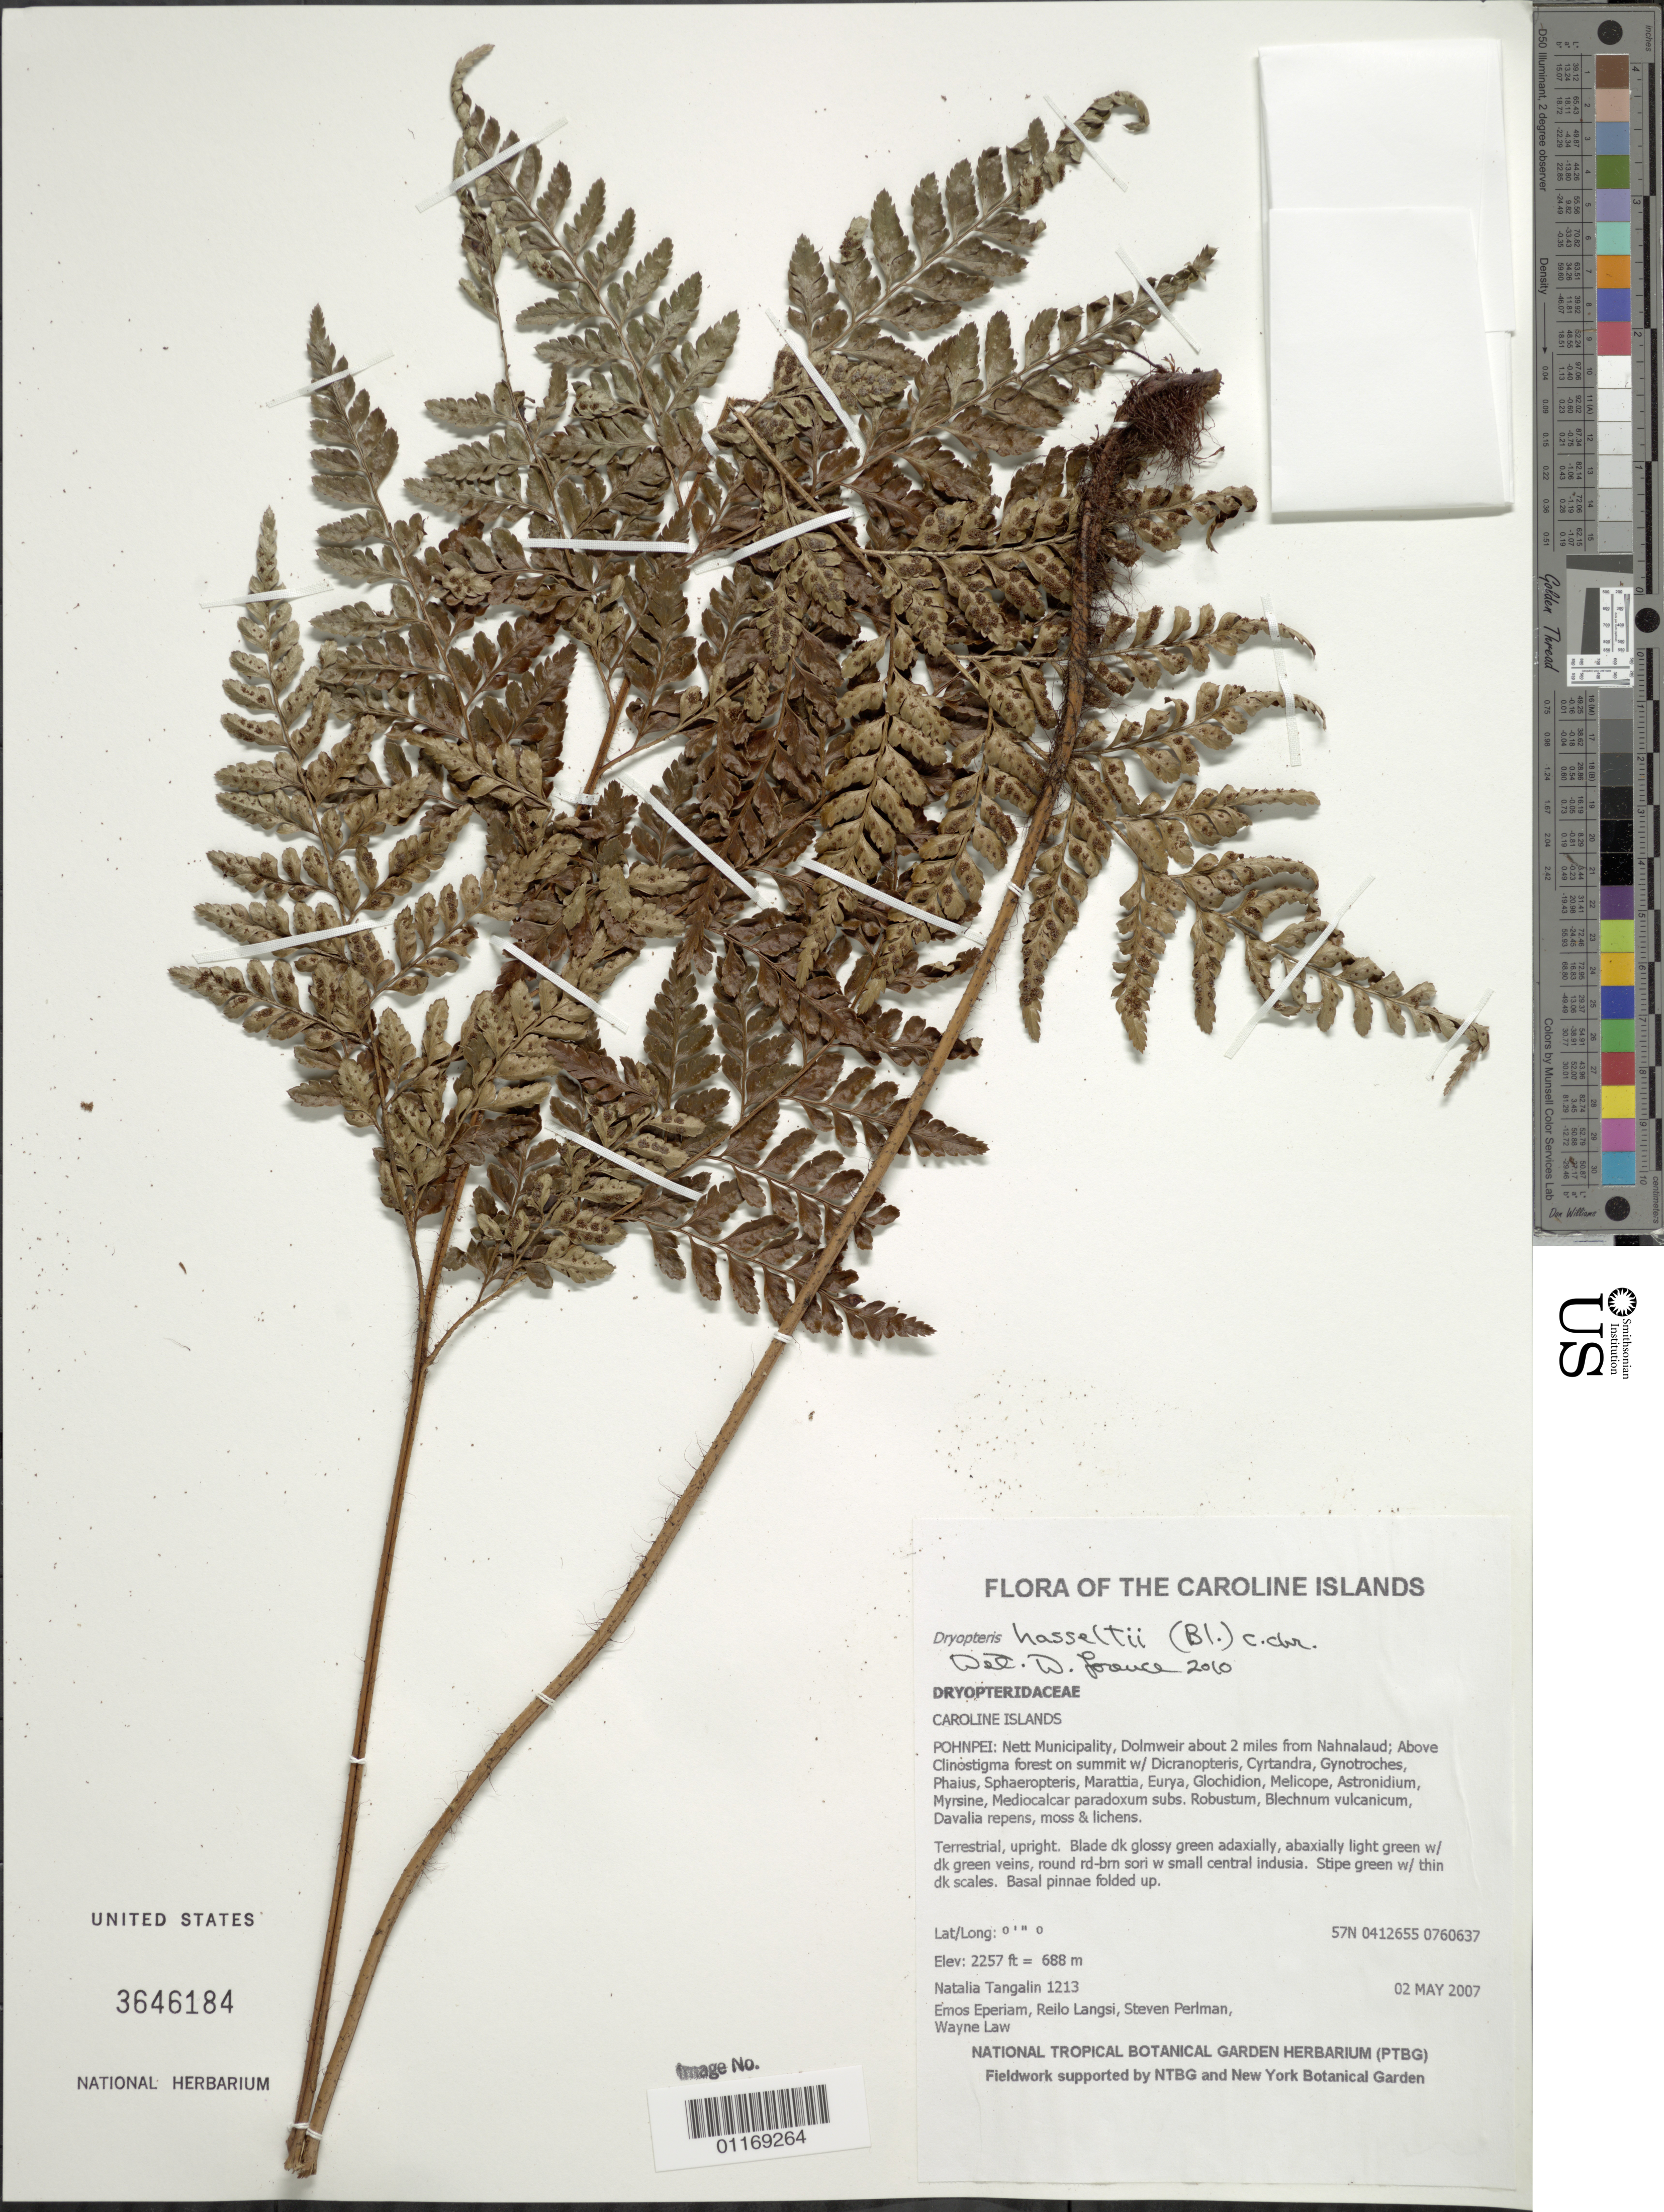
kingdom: Plantae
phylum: Tracheophyta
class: Polypodiopsida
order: Polypodiales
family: Dryopteridaceae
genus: Dryopteris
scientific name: Dryopteris hasseltii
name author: (Blume) C. Chr.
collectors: N. Tangalin, S. P. Perlman, P. Eperiam, R. Langsi & W. Law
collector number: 1213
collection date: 2007-05-02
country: Micronesia, Federated States of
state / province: Pohnpei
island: Pohnpei [Ponape]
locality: Nett Municipality, Dolmweir about 2 miles from Nahnalaud.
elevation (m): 688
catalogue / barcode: US 3646184